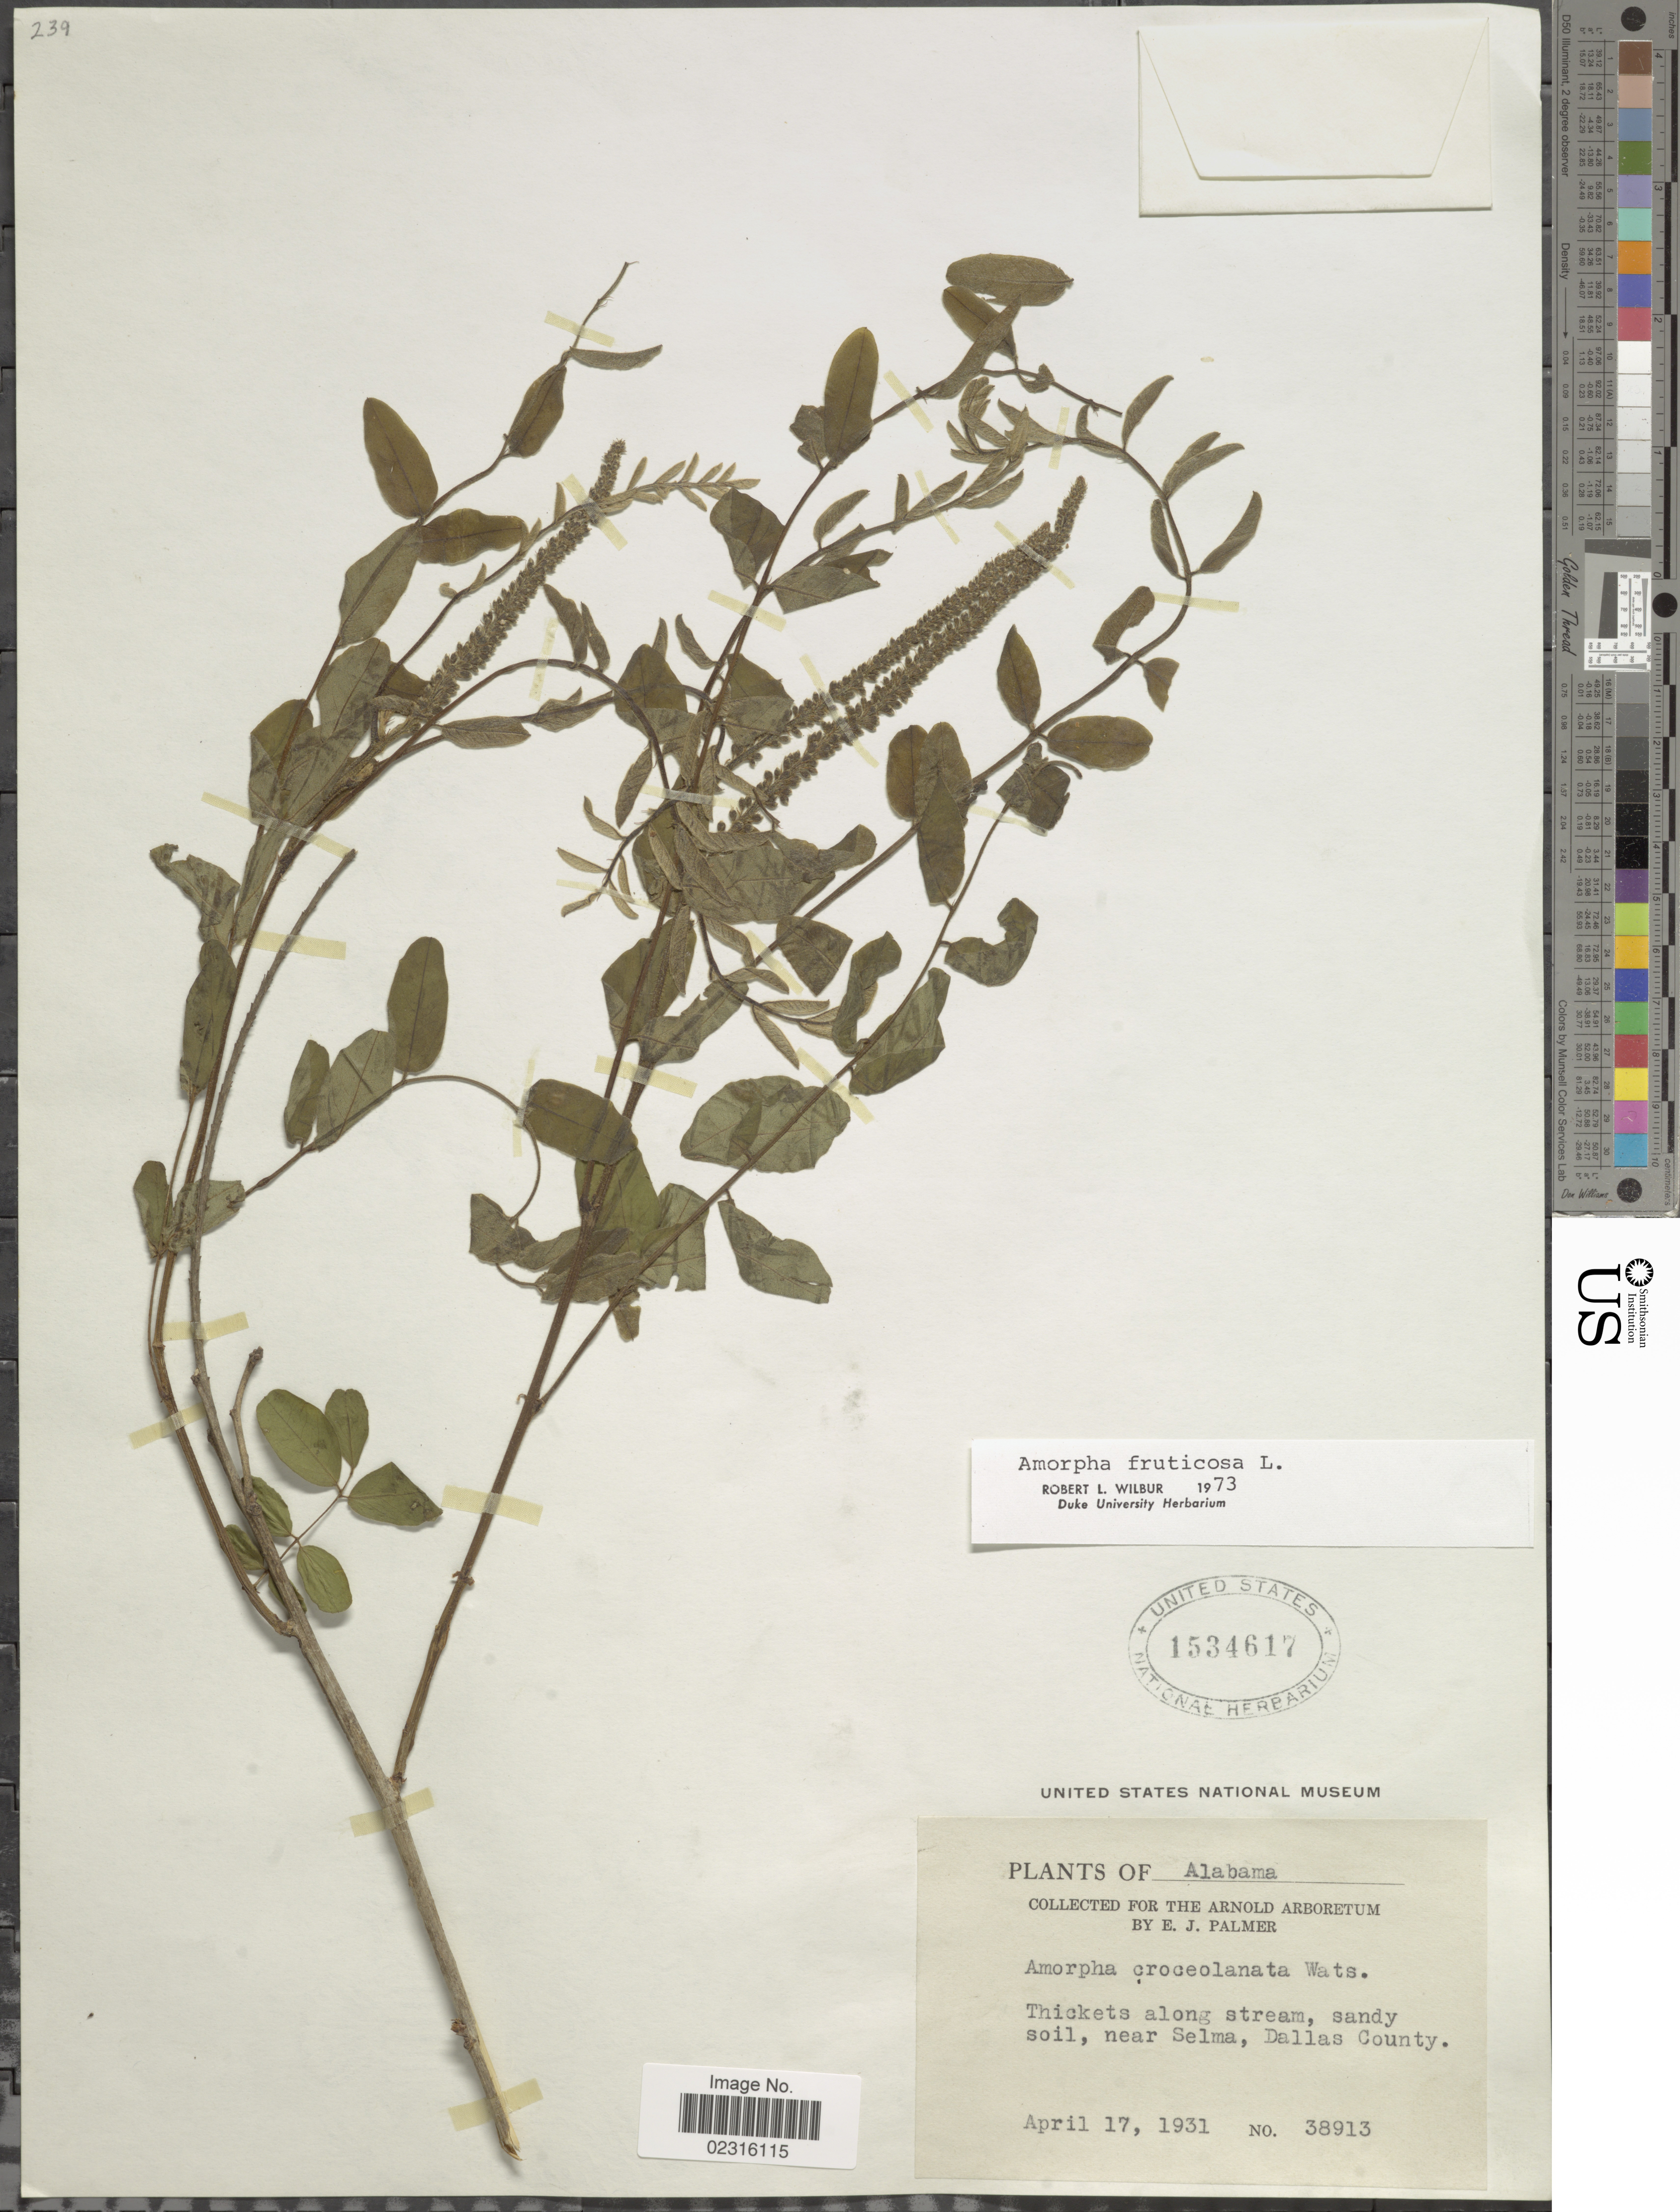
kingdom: Plantae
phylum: Tracheophyta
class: Magnoliopsida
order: Fabales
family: Fabaceae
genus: Amorpha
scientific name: Amorpha fruticosa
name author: L.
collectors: E. J. Palmer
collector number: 38913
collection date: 1931-04-17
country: United States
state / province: Alabama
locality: near Selma, Dallas County.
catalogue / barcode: US 1534617